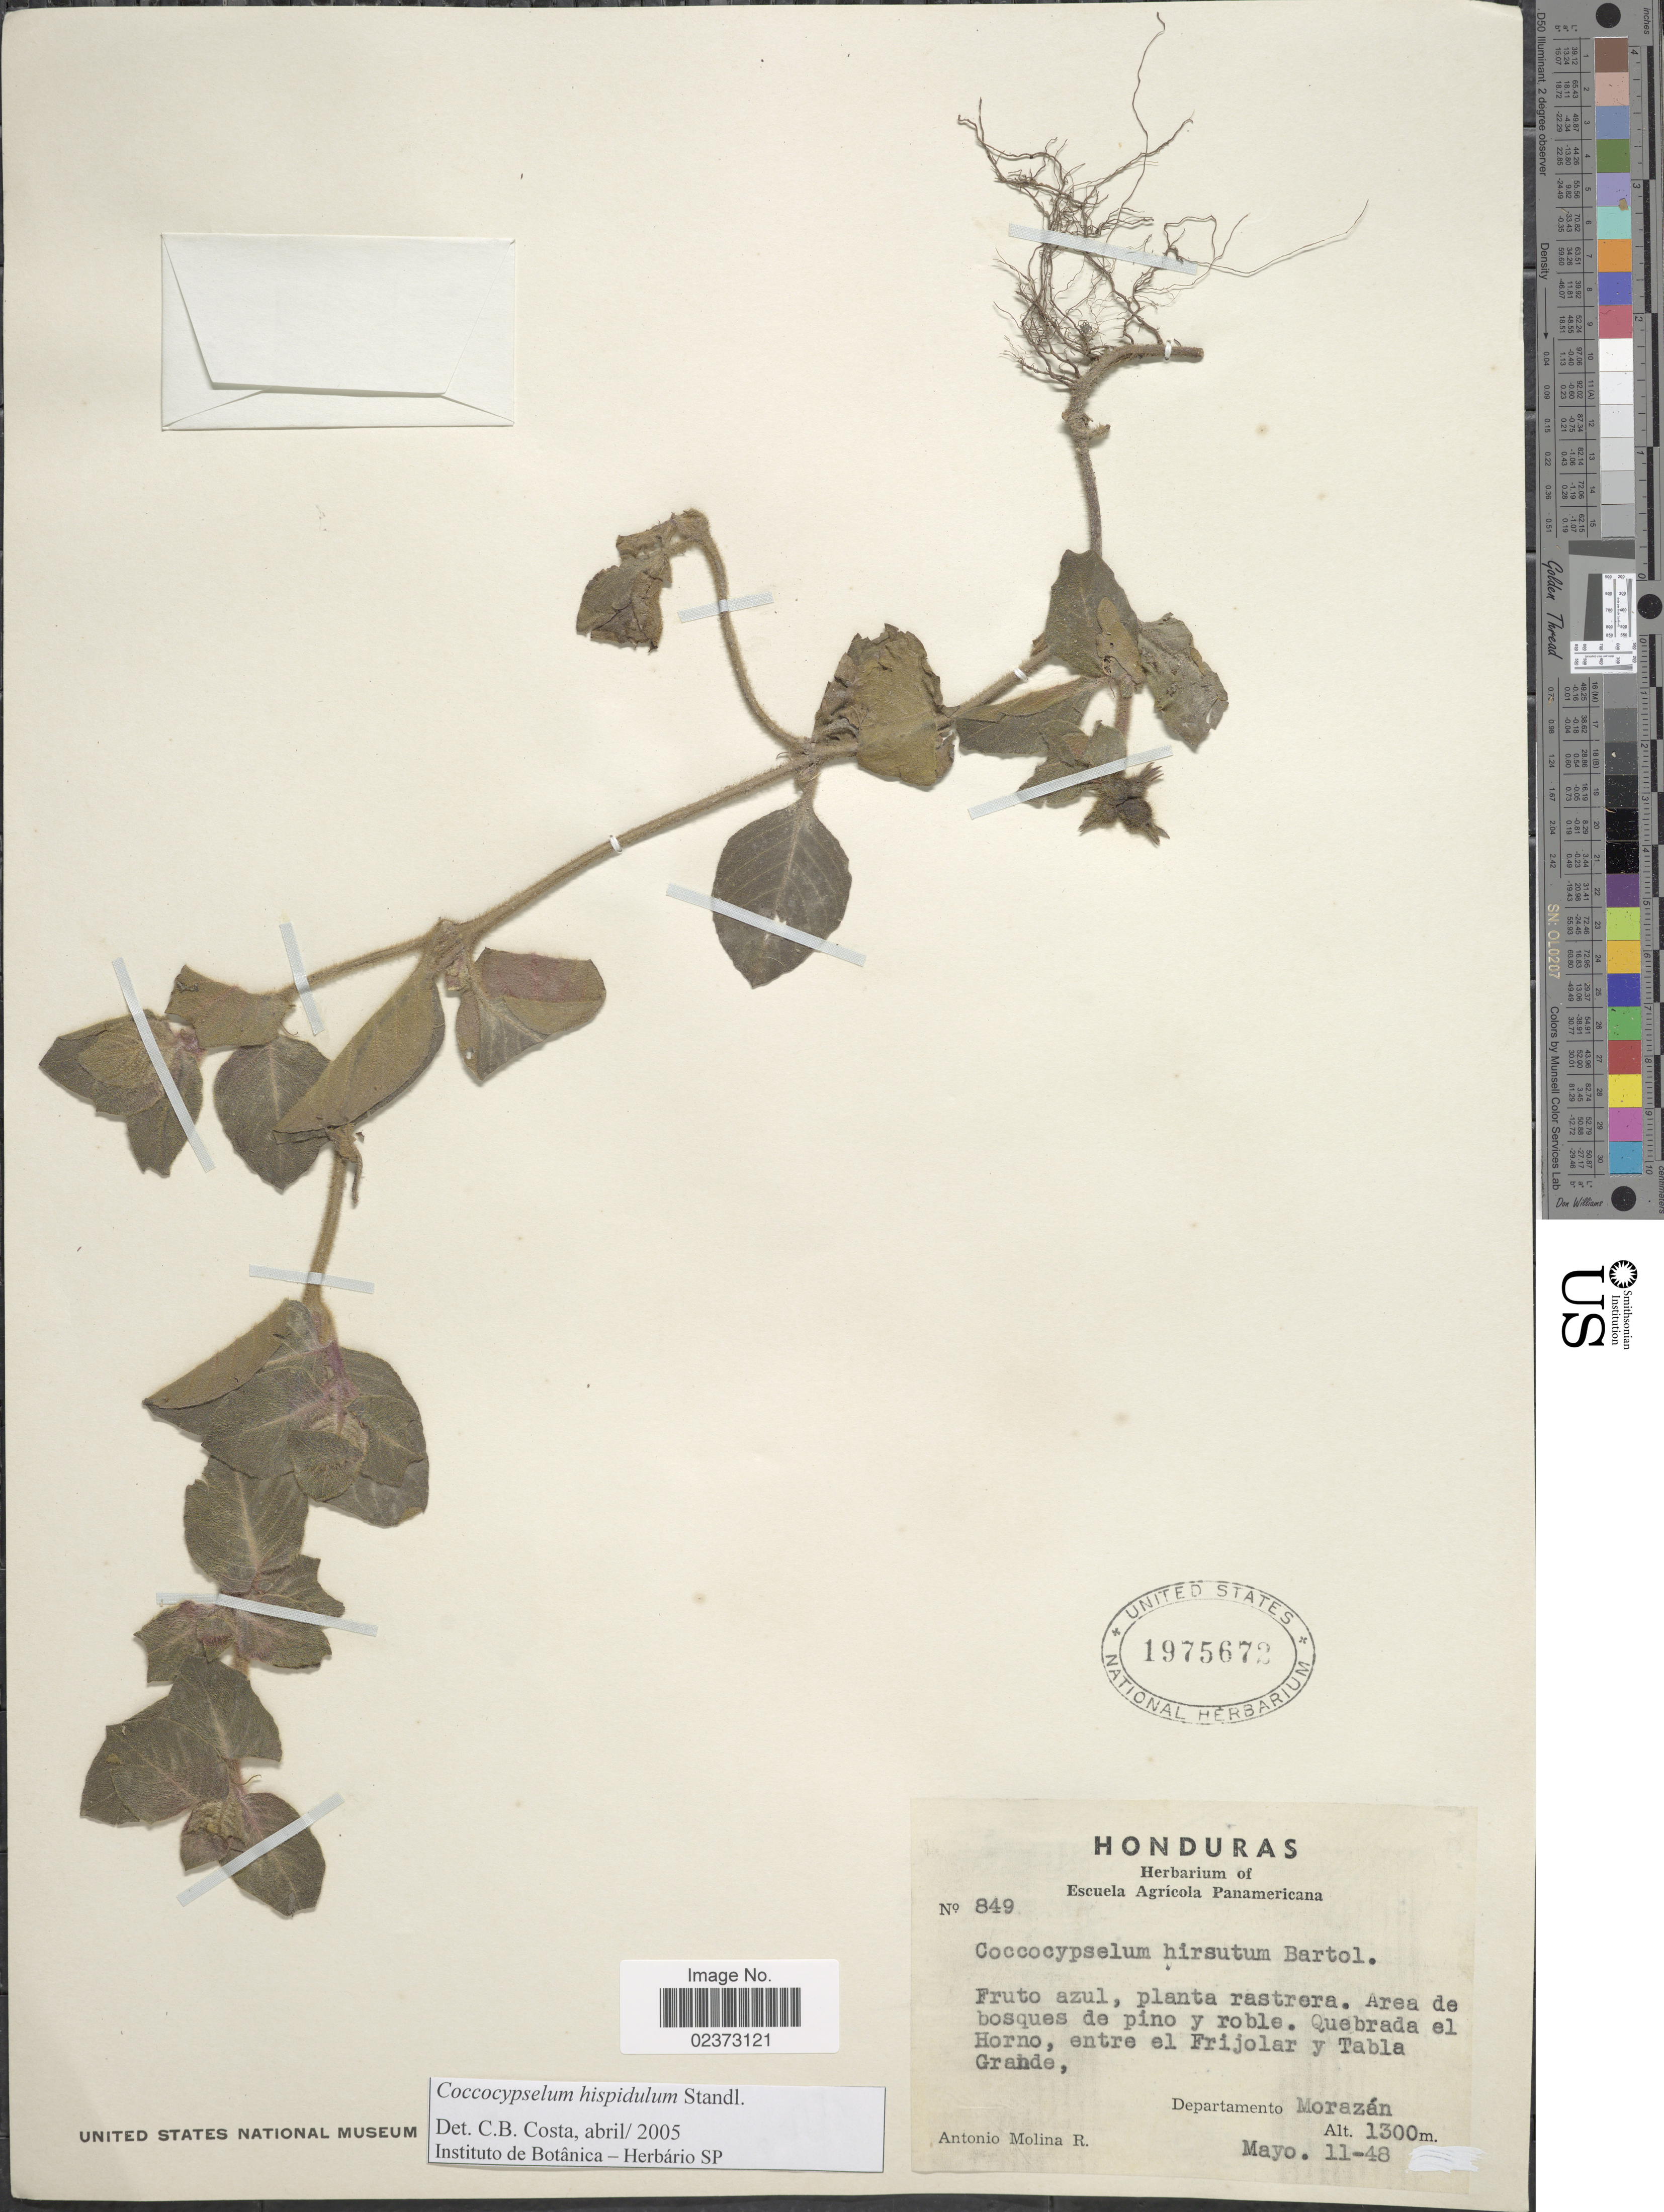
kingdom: Plantae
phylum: Tracheophyta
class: Magnoliopsida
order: Gentianales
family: Rubiaceae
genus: Coccocypselum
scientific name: Coccocypselum hispidulum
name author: (Standl.) Standl.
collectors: C. V. Morton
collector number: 849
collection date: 1948-05-11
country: Honduras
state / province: Fco. Morazán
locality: Quebrada el Horno, entre el Frijolar y Tabla Grande, Departamento Morazan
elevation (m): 1300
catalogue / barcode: US 1975672